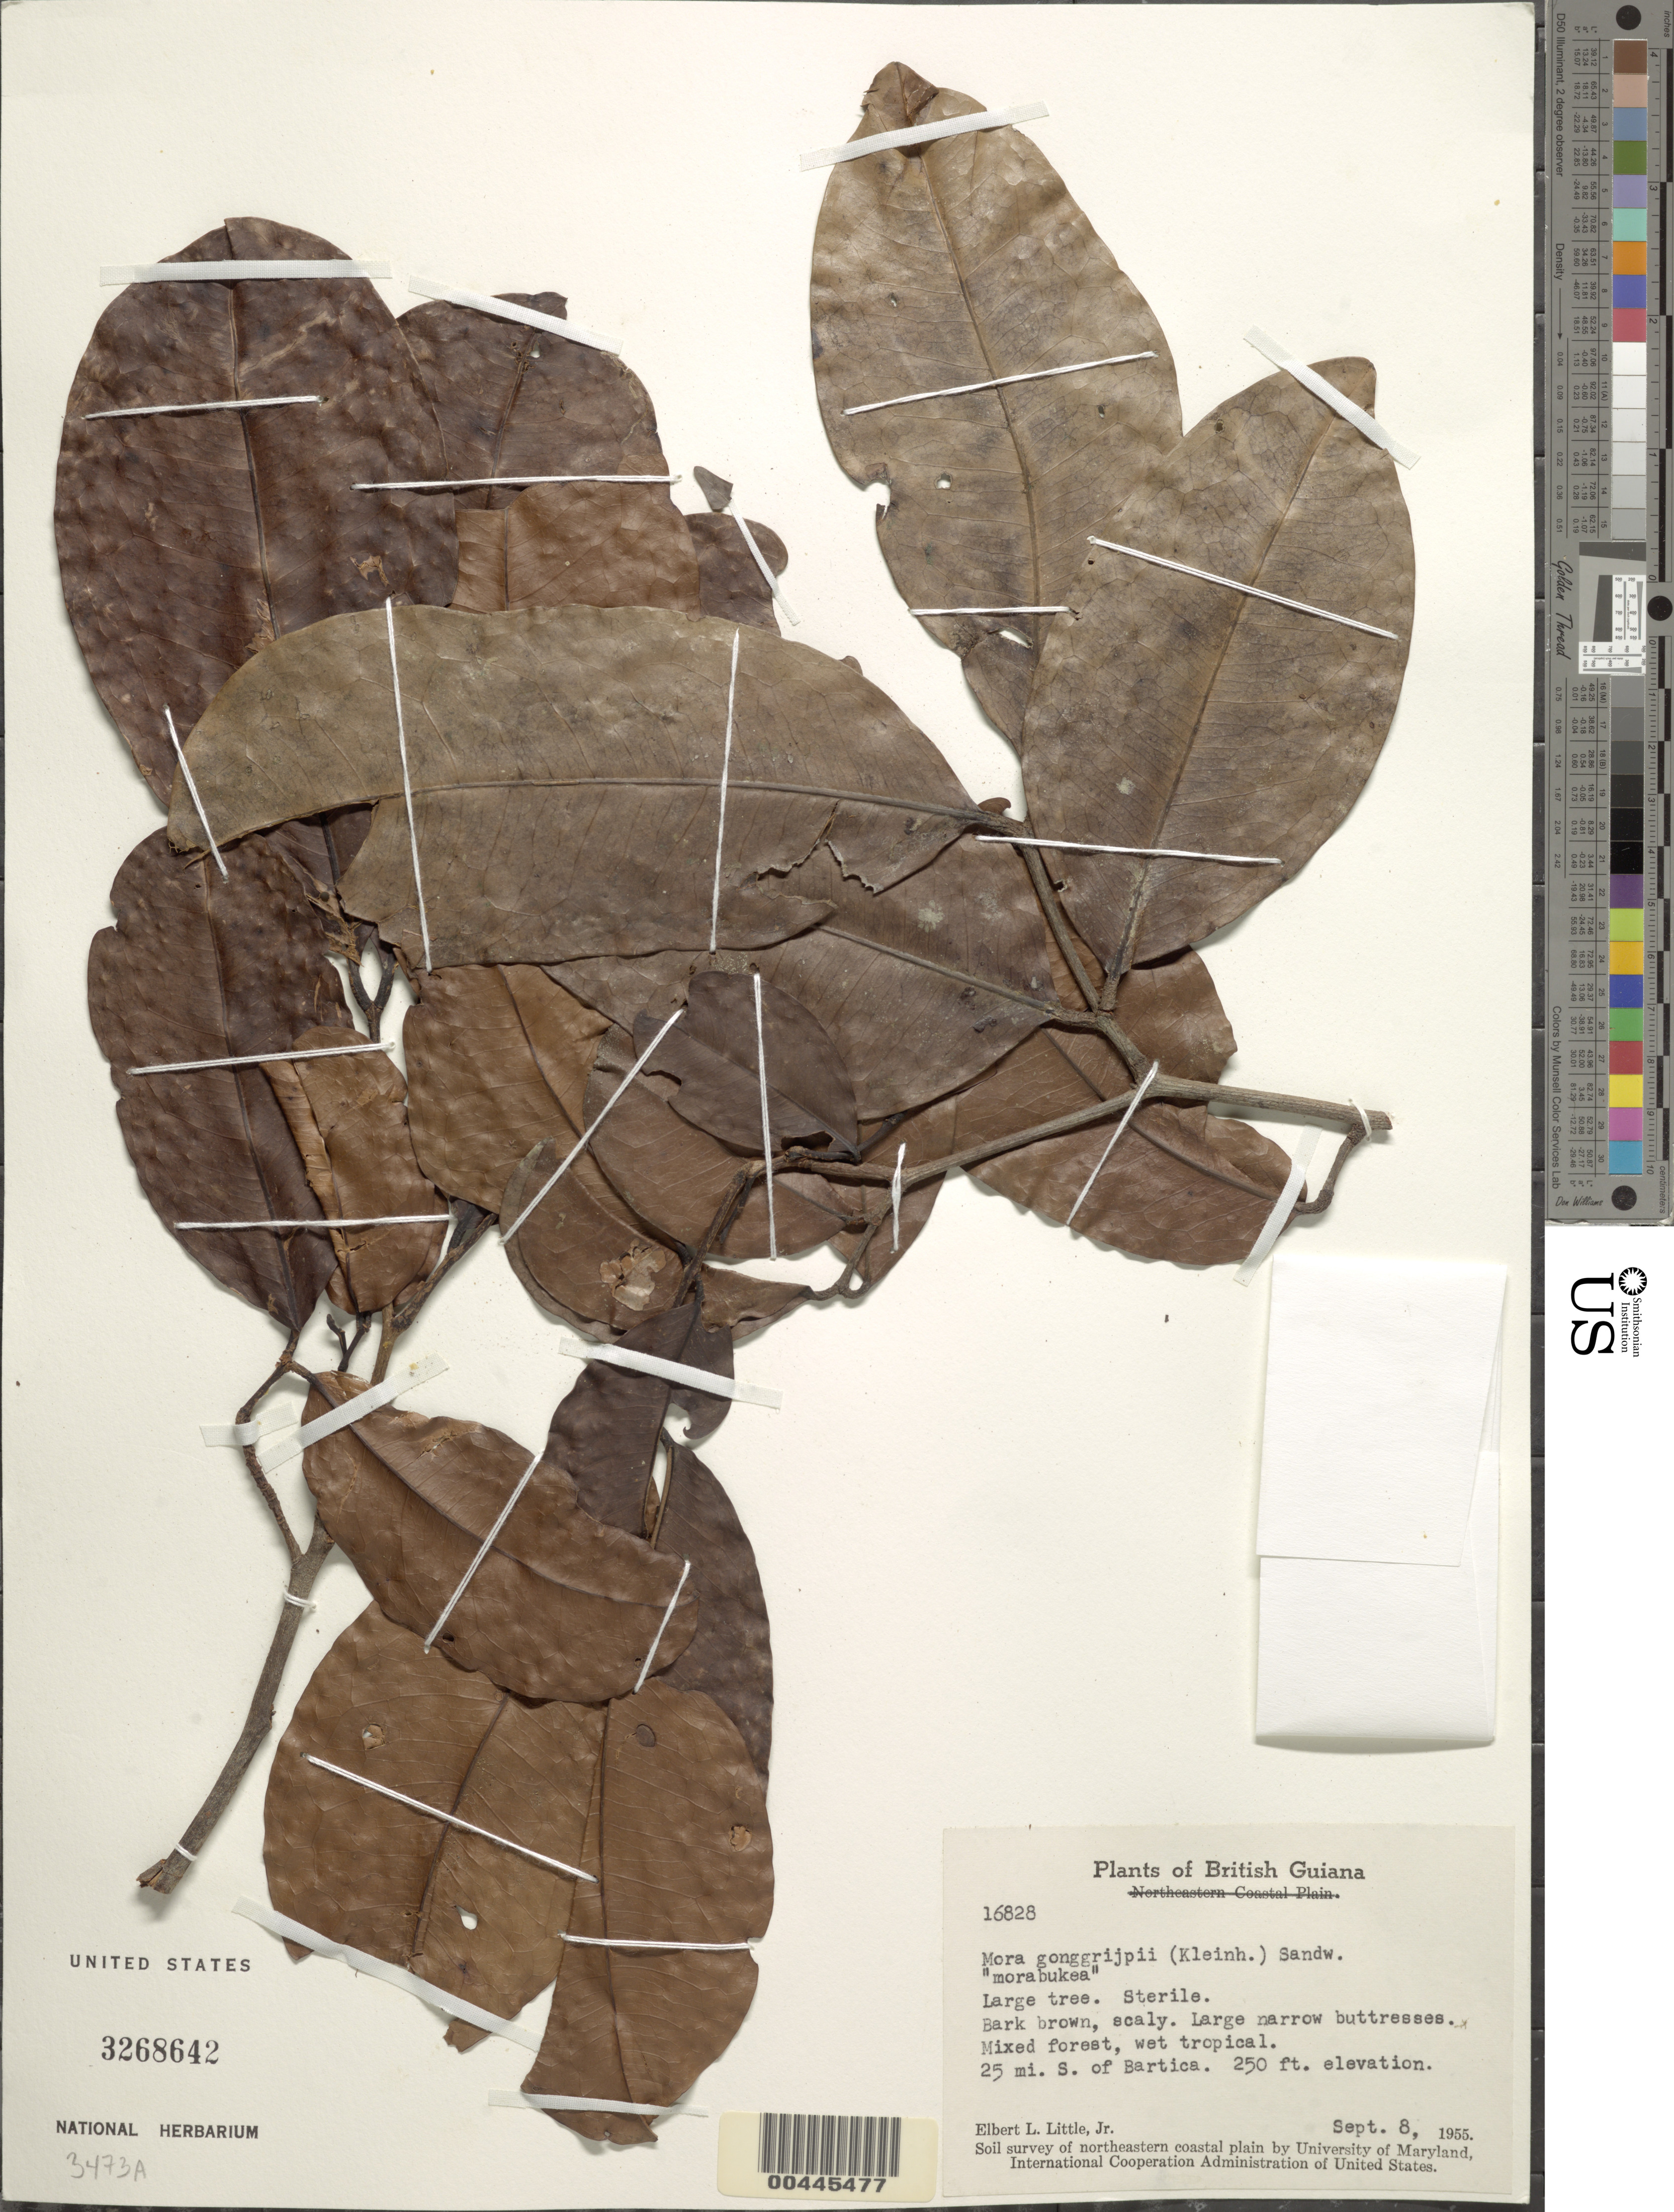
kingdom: Plantae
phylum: Tracheophyta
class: Magnoliopsida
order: Fabales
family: Fabaceae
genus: Mora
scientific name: Mora excelsa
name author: Benth.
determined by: Silva, G. S.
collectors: E. L. Little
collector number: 16828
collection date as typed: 08 Sep 1955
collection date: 1955-09-08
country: Guyana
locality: S of bartica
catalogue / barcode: US 3268642